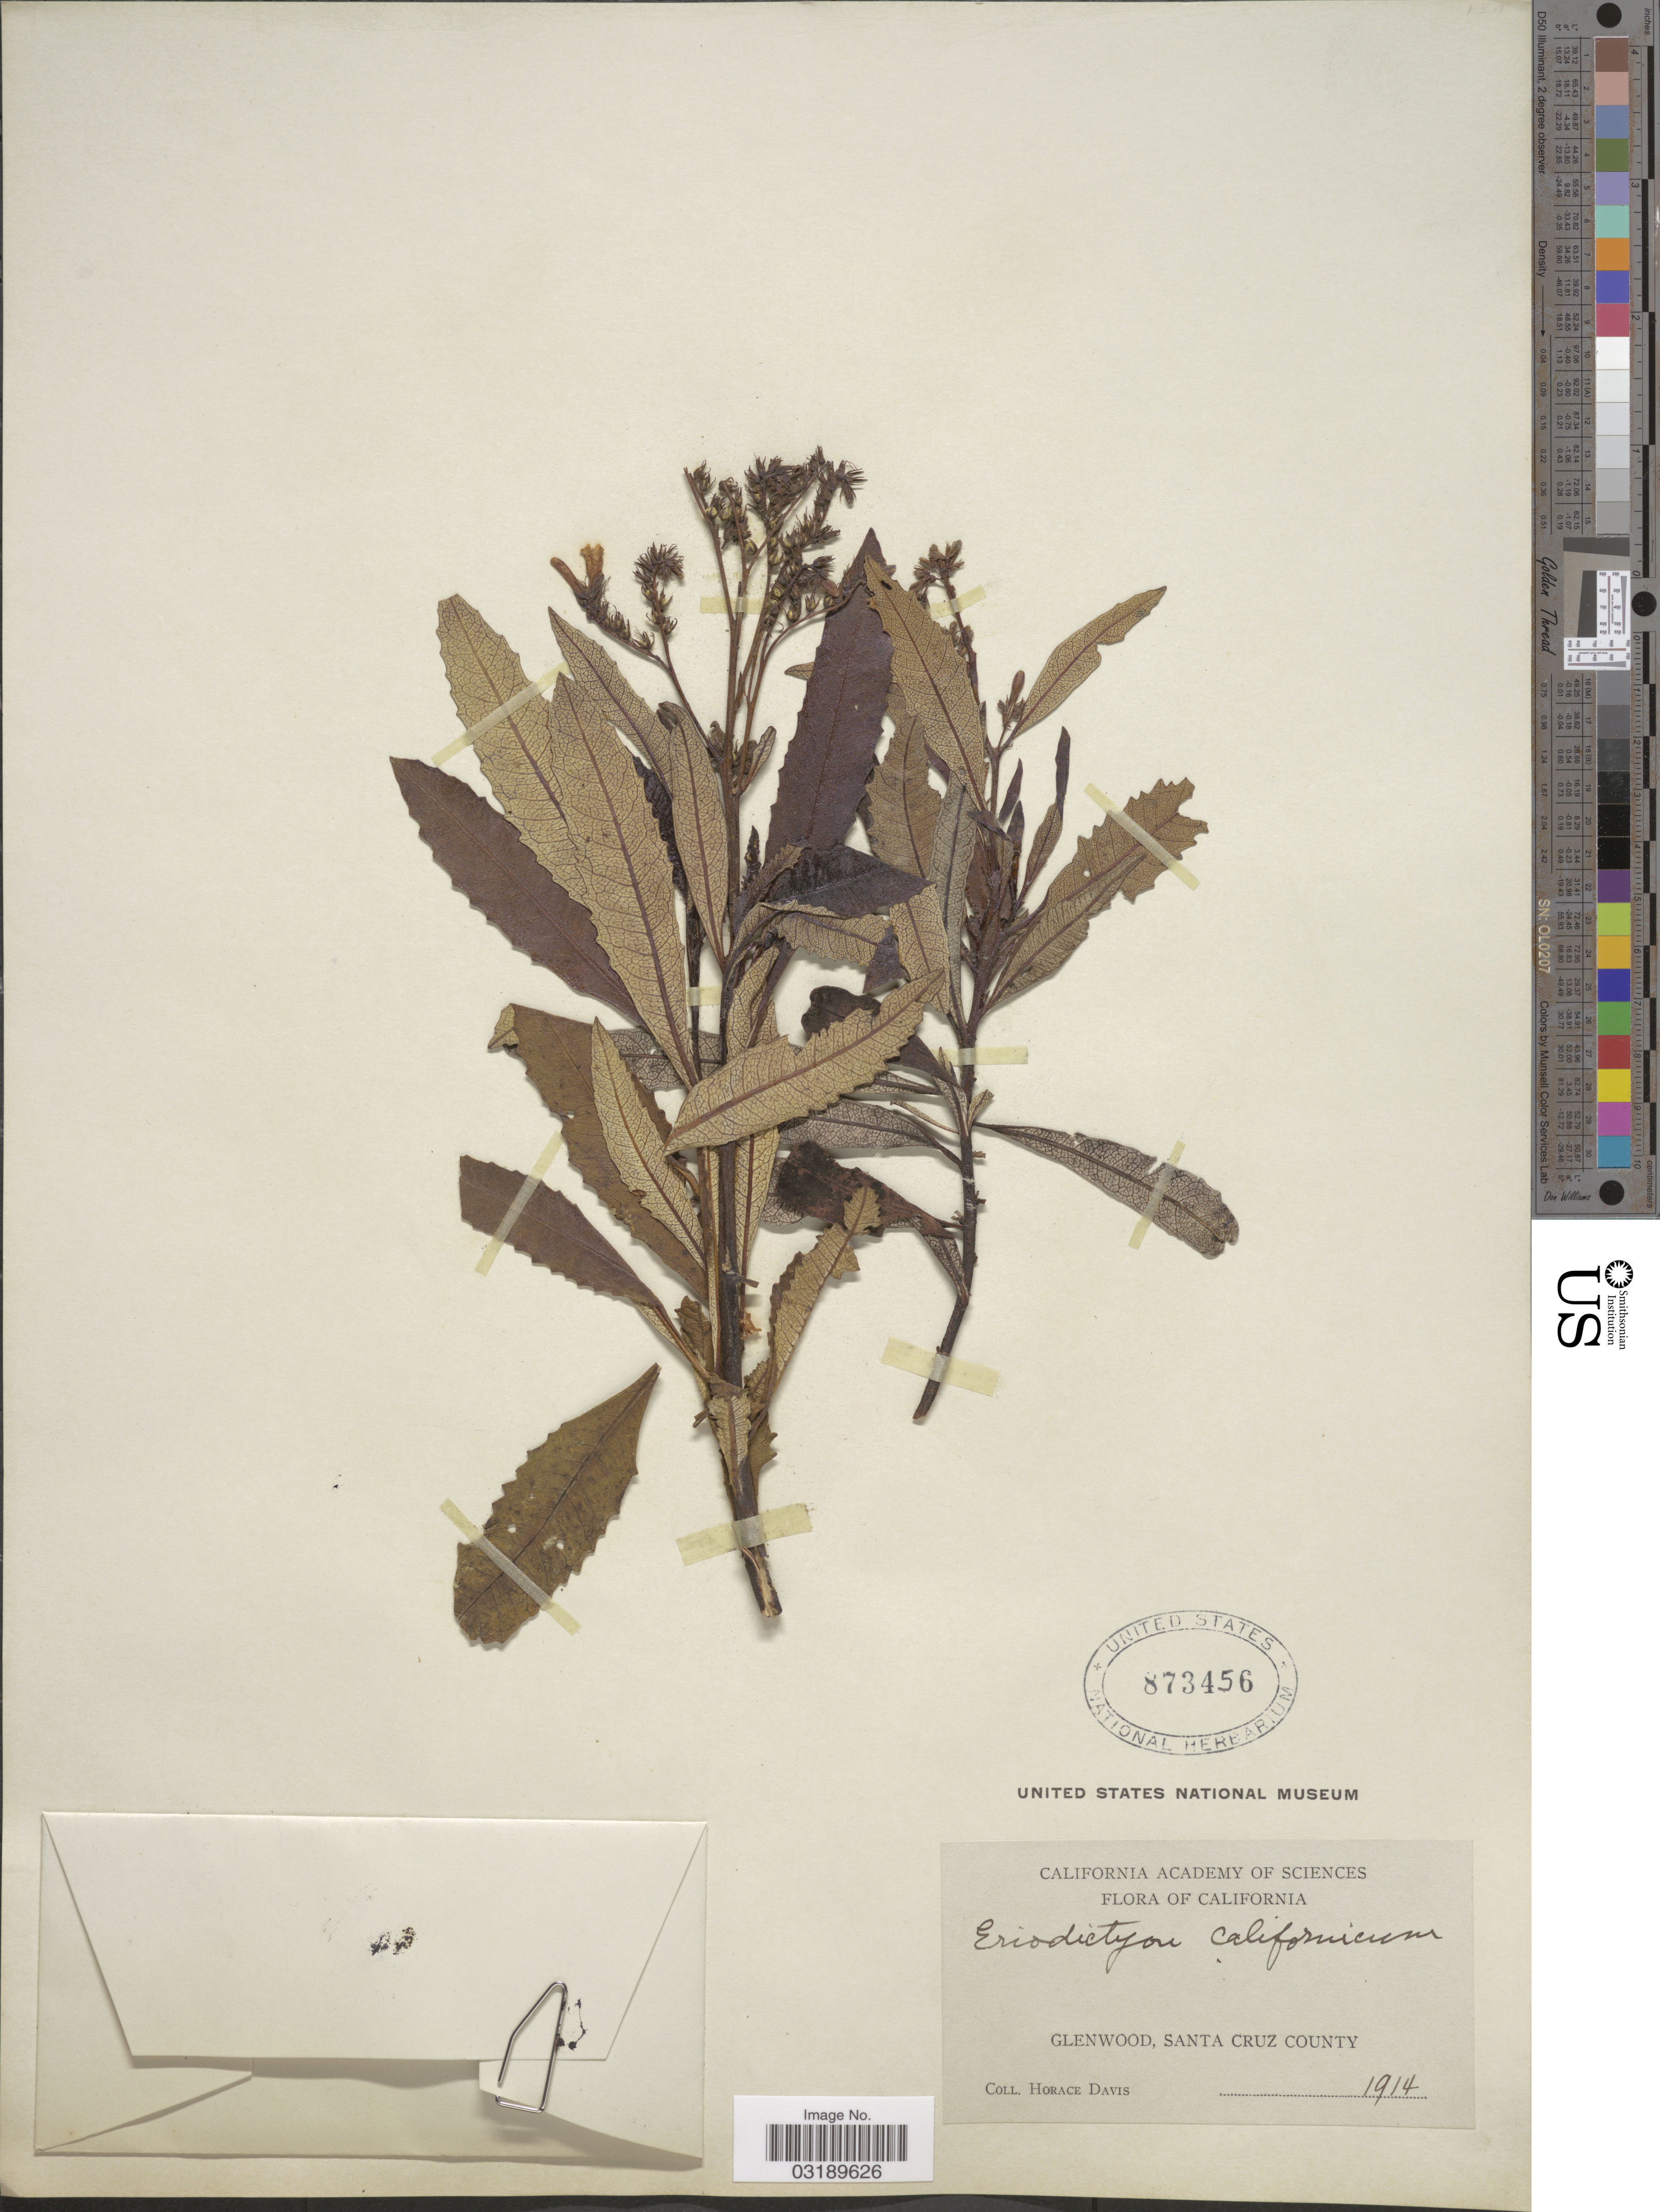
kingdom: Plantae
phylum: Tracheophyta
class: Magnoliopsida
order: Boraginales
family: Namaceae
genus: Eriodictyon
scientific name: Eriodictyon californicum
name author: (Hook. & Arn.) Torr.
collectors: H. Davis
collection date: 1914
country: United States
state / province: California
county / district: Santa Cruz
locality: Glenwood, Santa Cruz County.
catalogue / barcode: US 873456